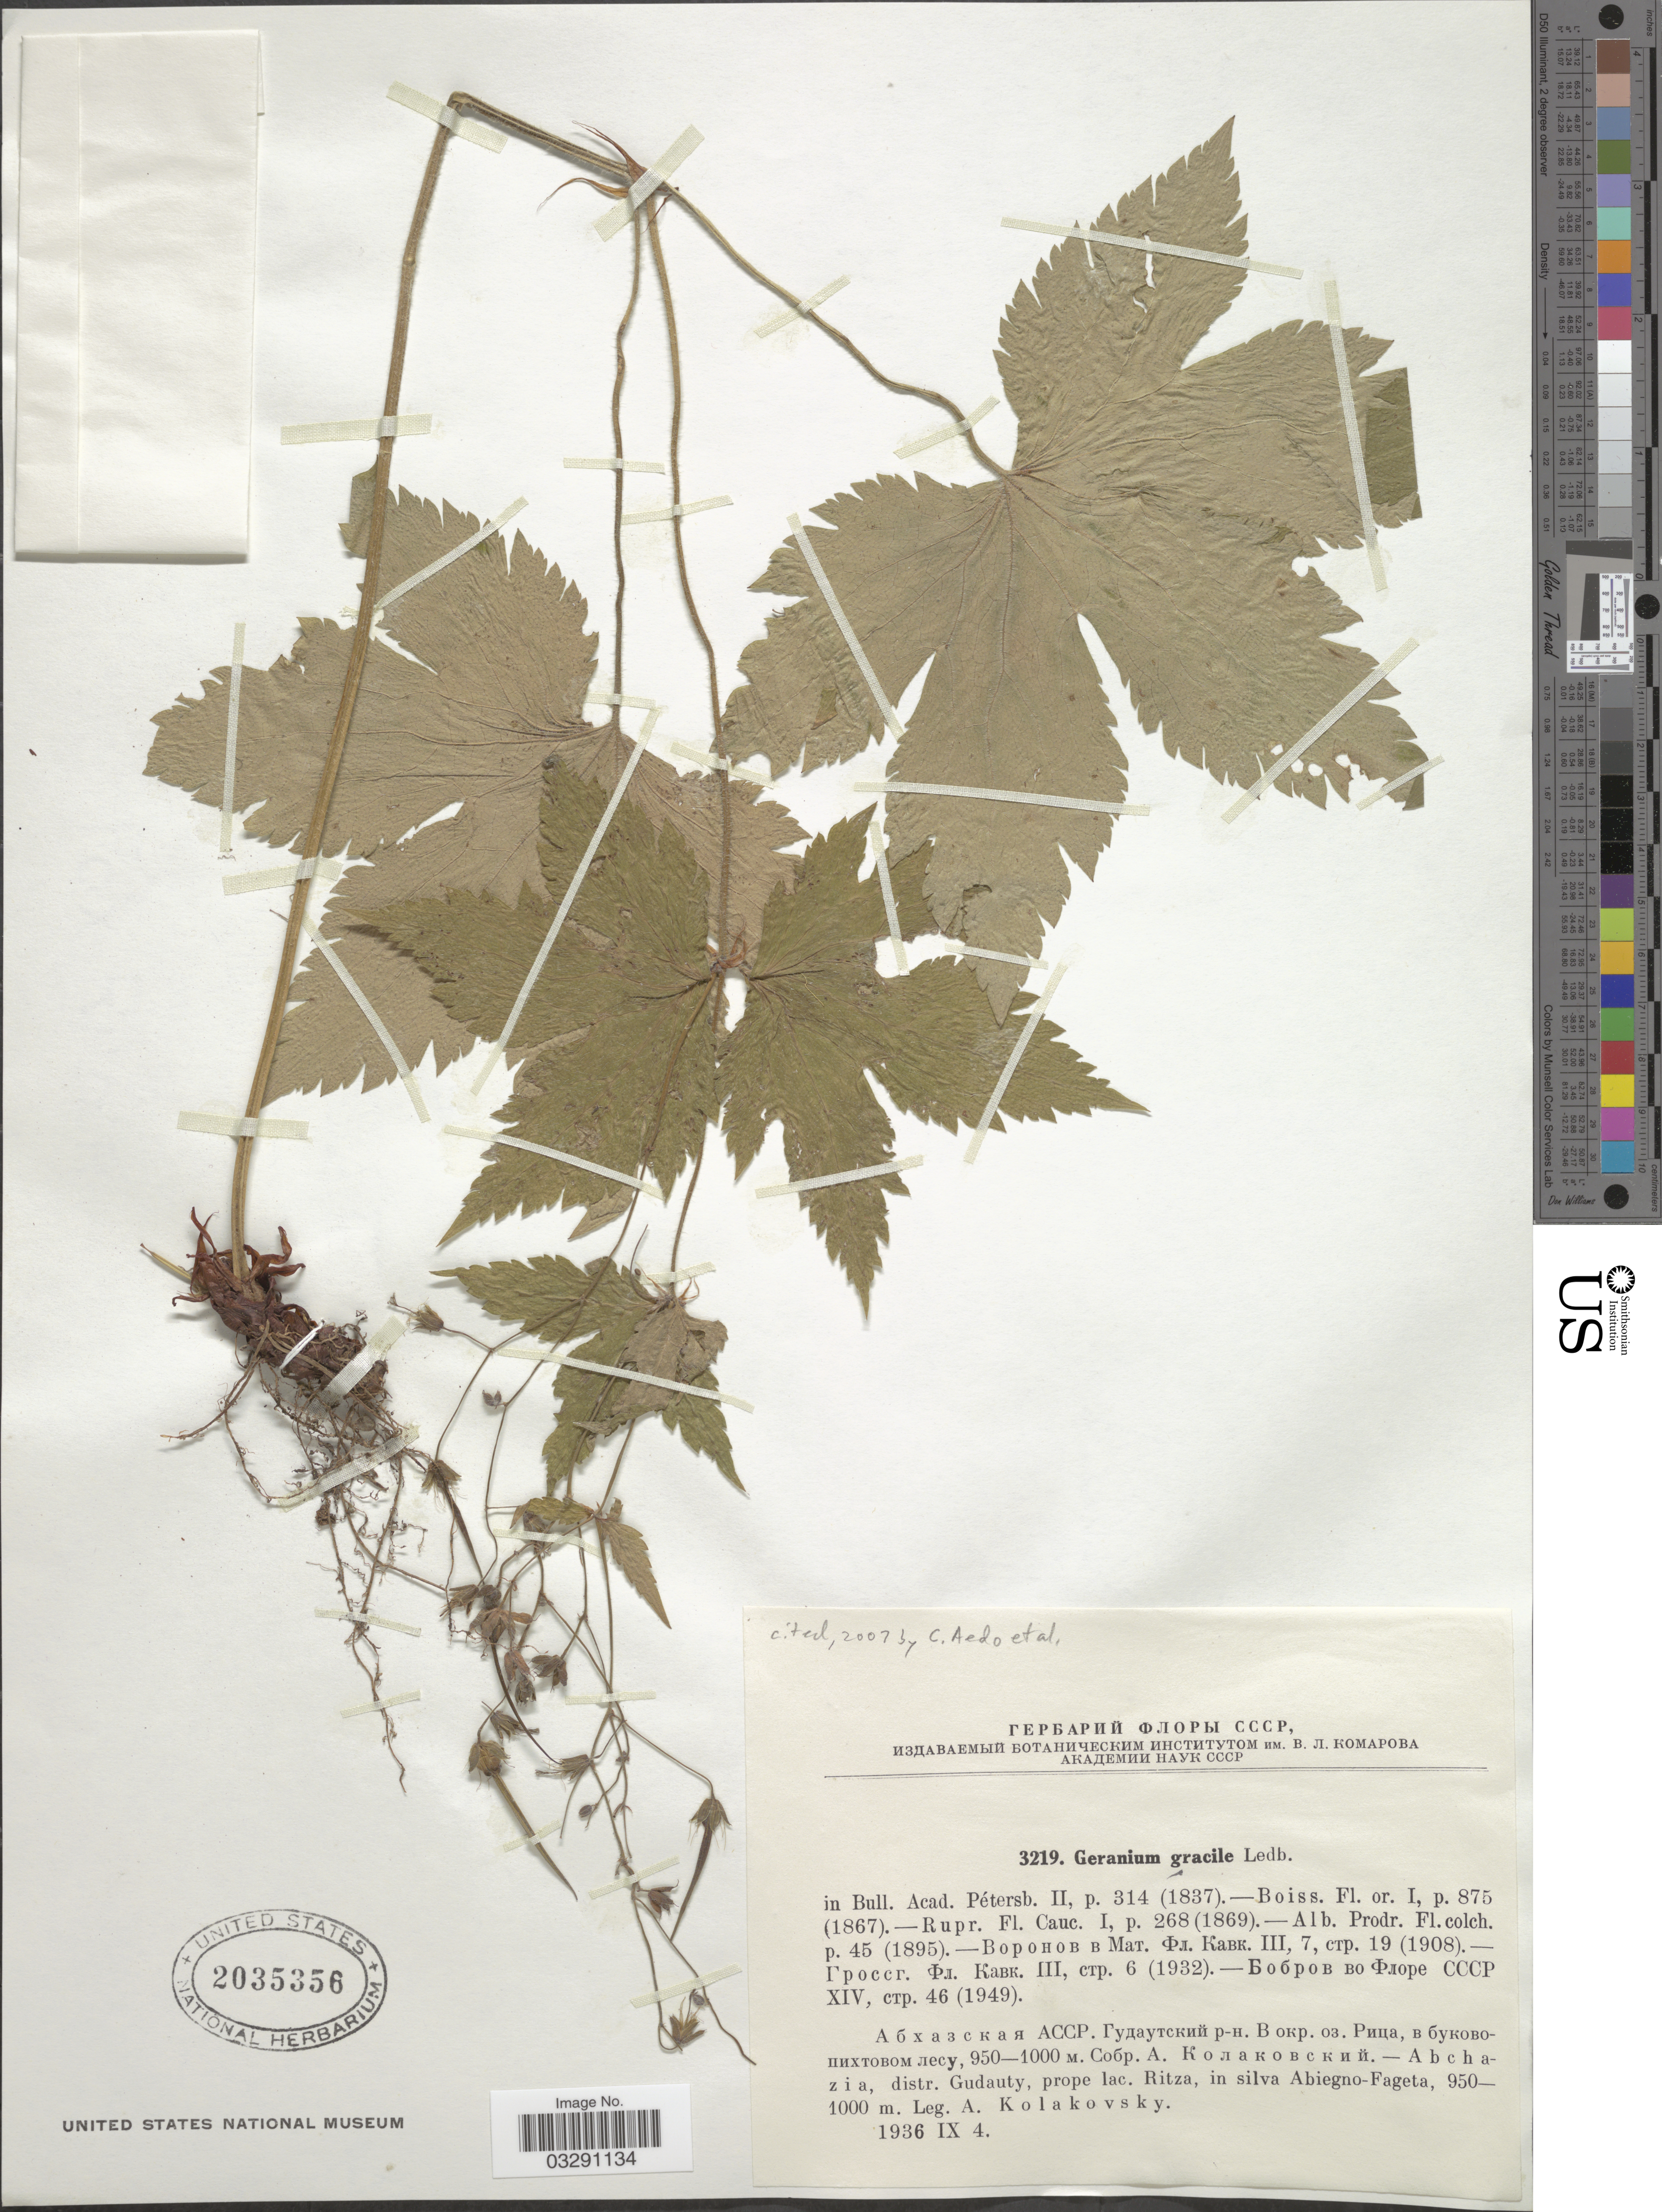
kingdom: Plantae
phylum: Tracheophyta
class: Magnoliopsida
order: Geraniales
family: Geraniaceae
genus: Geranium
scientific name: Geranium gracile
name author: Ledeb. ex Nordmann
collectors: A. Kolakovsky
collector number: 3219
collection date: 1936-09-04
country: Georgia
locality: Abchazia, distr. Gudauty, prope lac. Ritza. in silva Abiegno-Fageta.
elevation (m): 950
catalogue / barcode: US 2035356